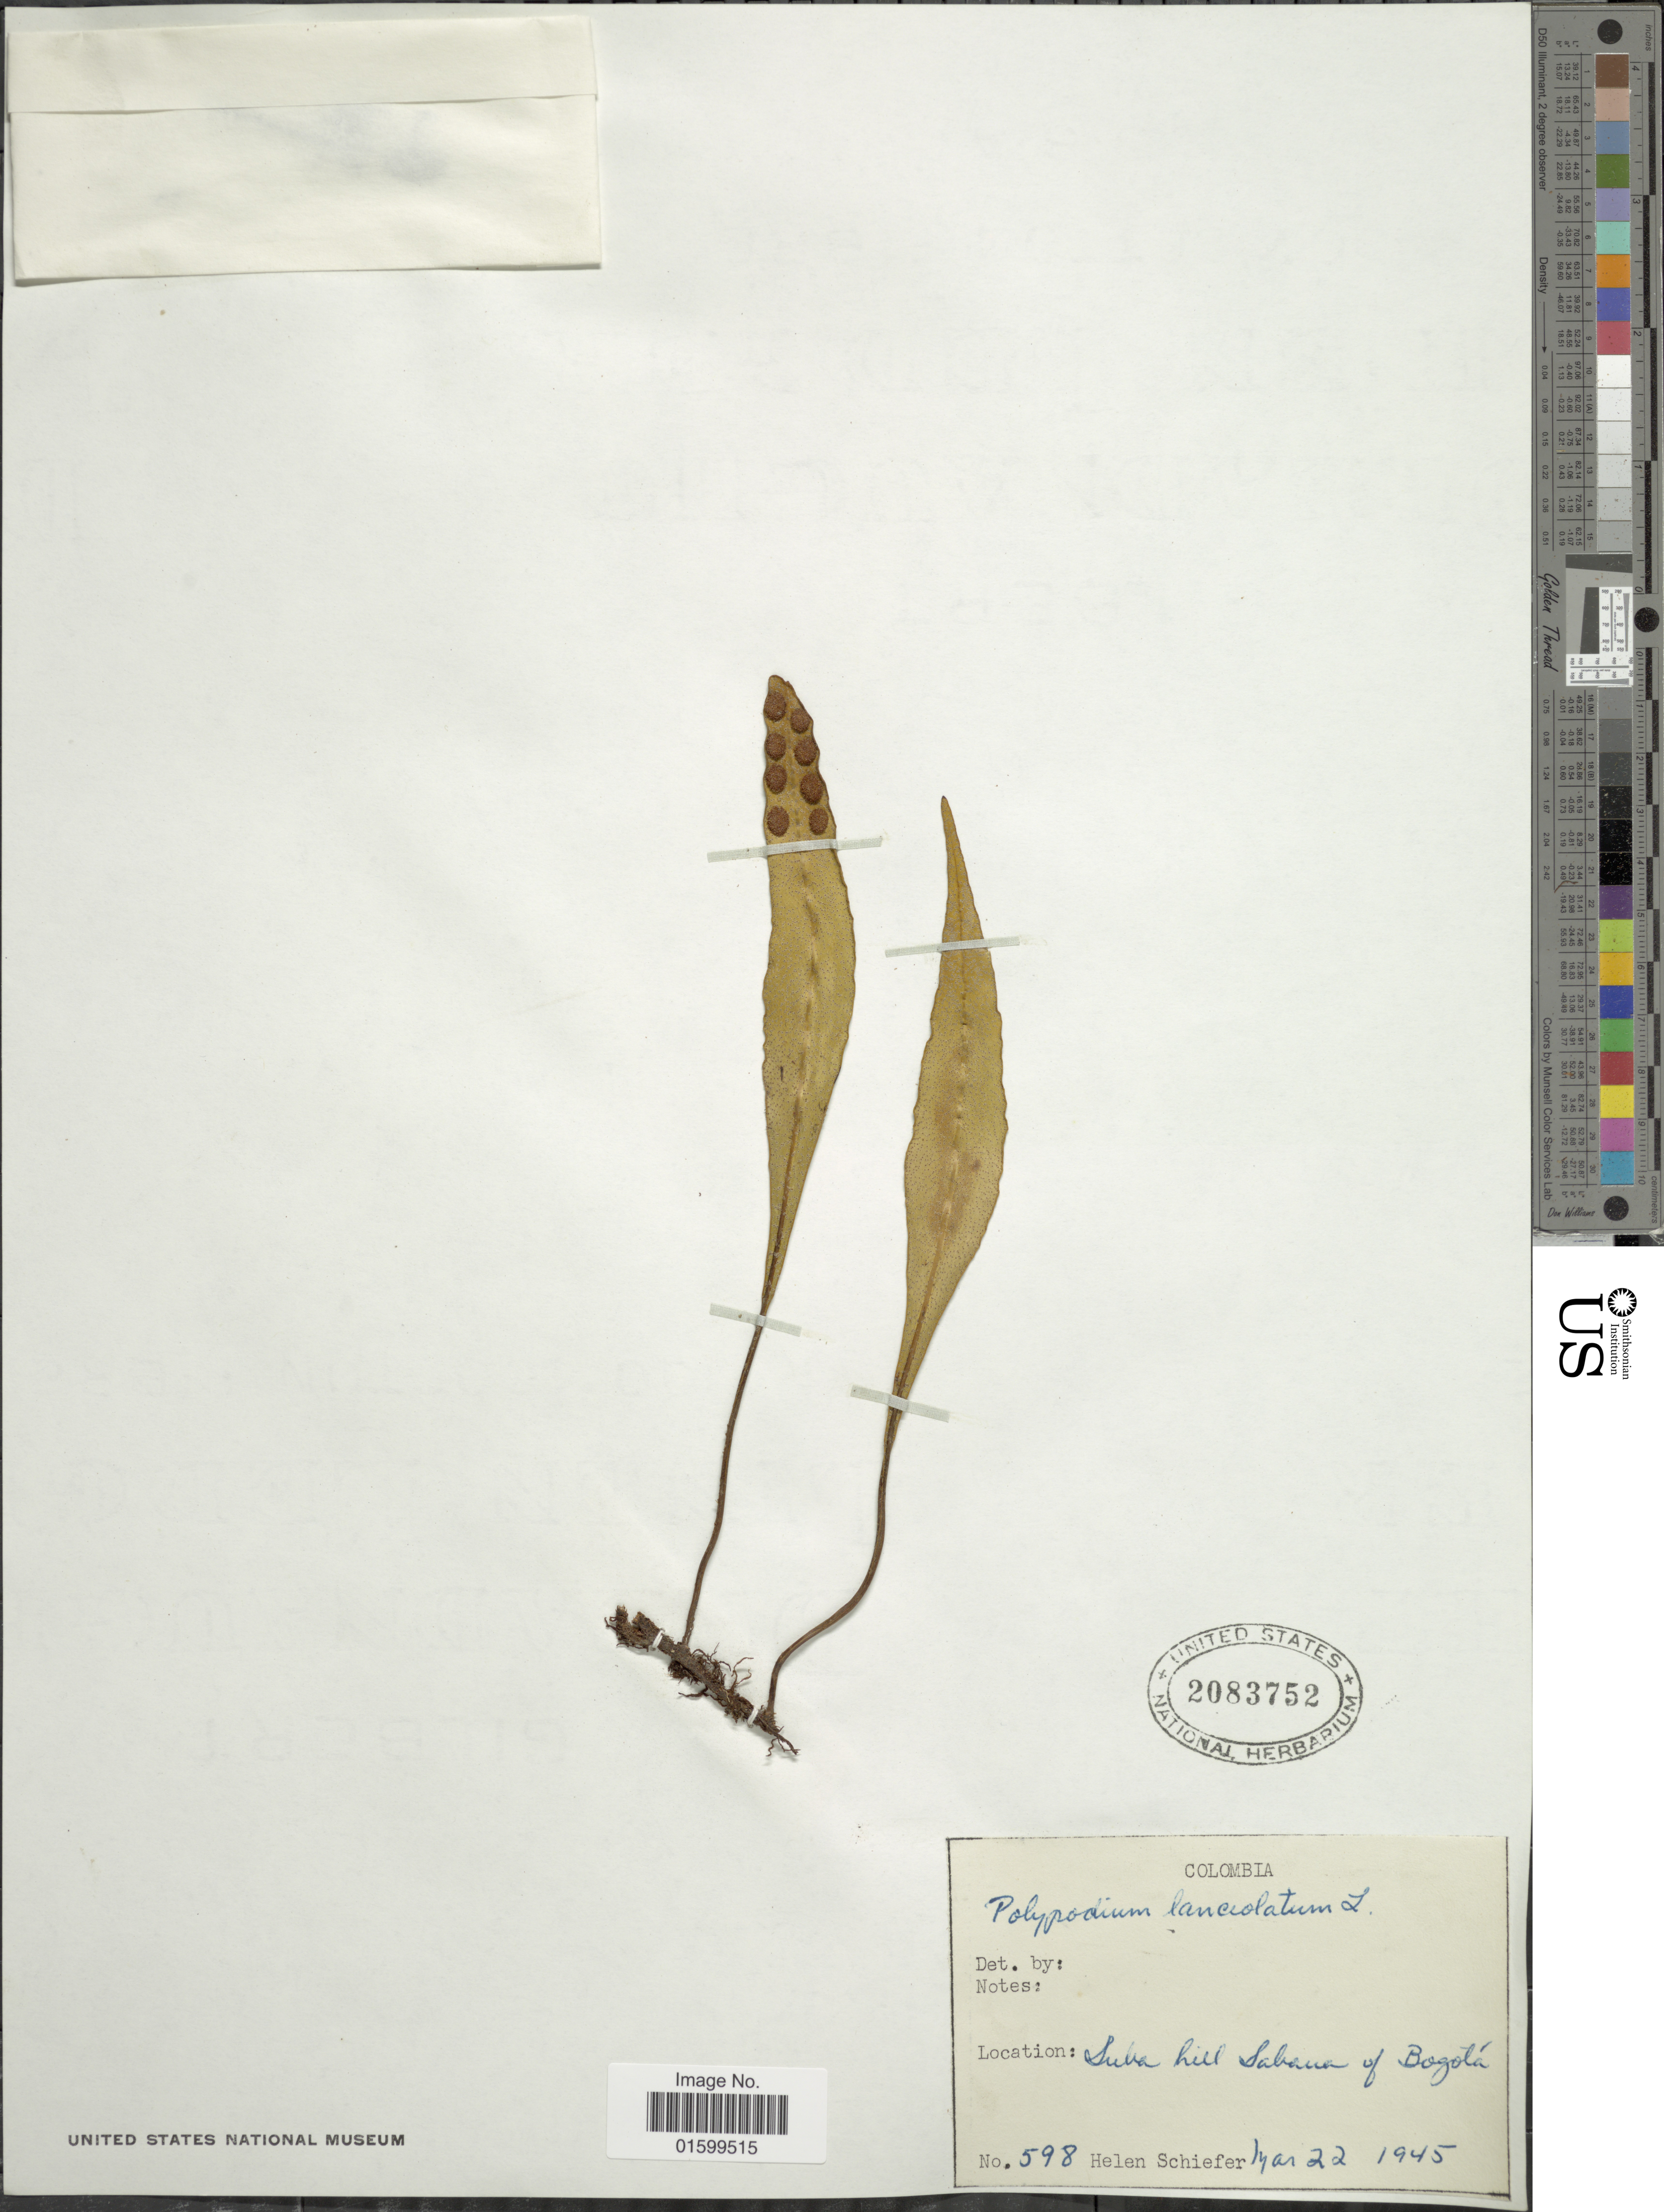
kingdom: Plantae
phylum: Tracheophyta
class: Polypodiopsida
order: Polypodiales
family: Polypodiaceae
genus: Pleopeltis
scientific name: Pleopeltis macrocarpa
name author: (Bory ex Willd.) Kaulf.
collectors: H. Schiefer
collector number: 598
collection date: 1945-03-22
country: Colombia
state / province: Bogota D.C.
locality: Suba hill, Sabana of Bogota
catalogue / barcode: US 2083752